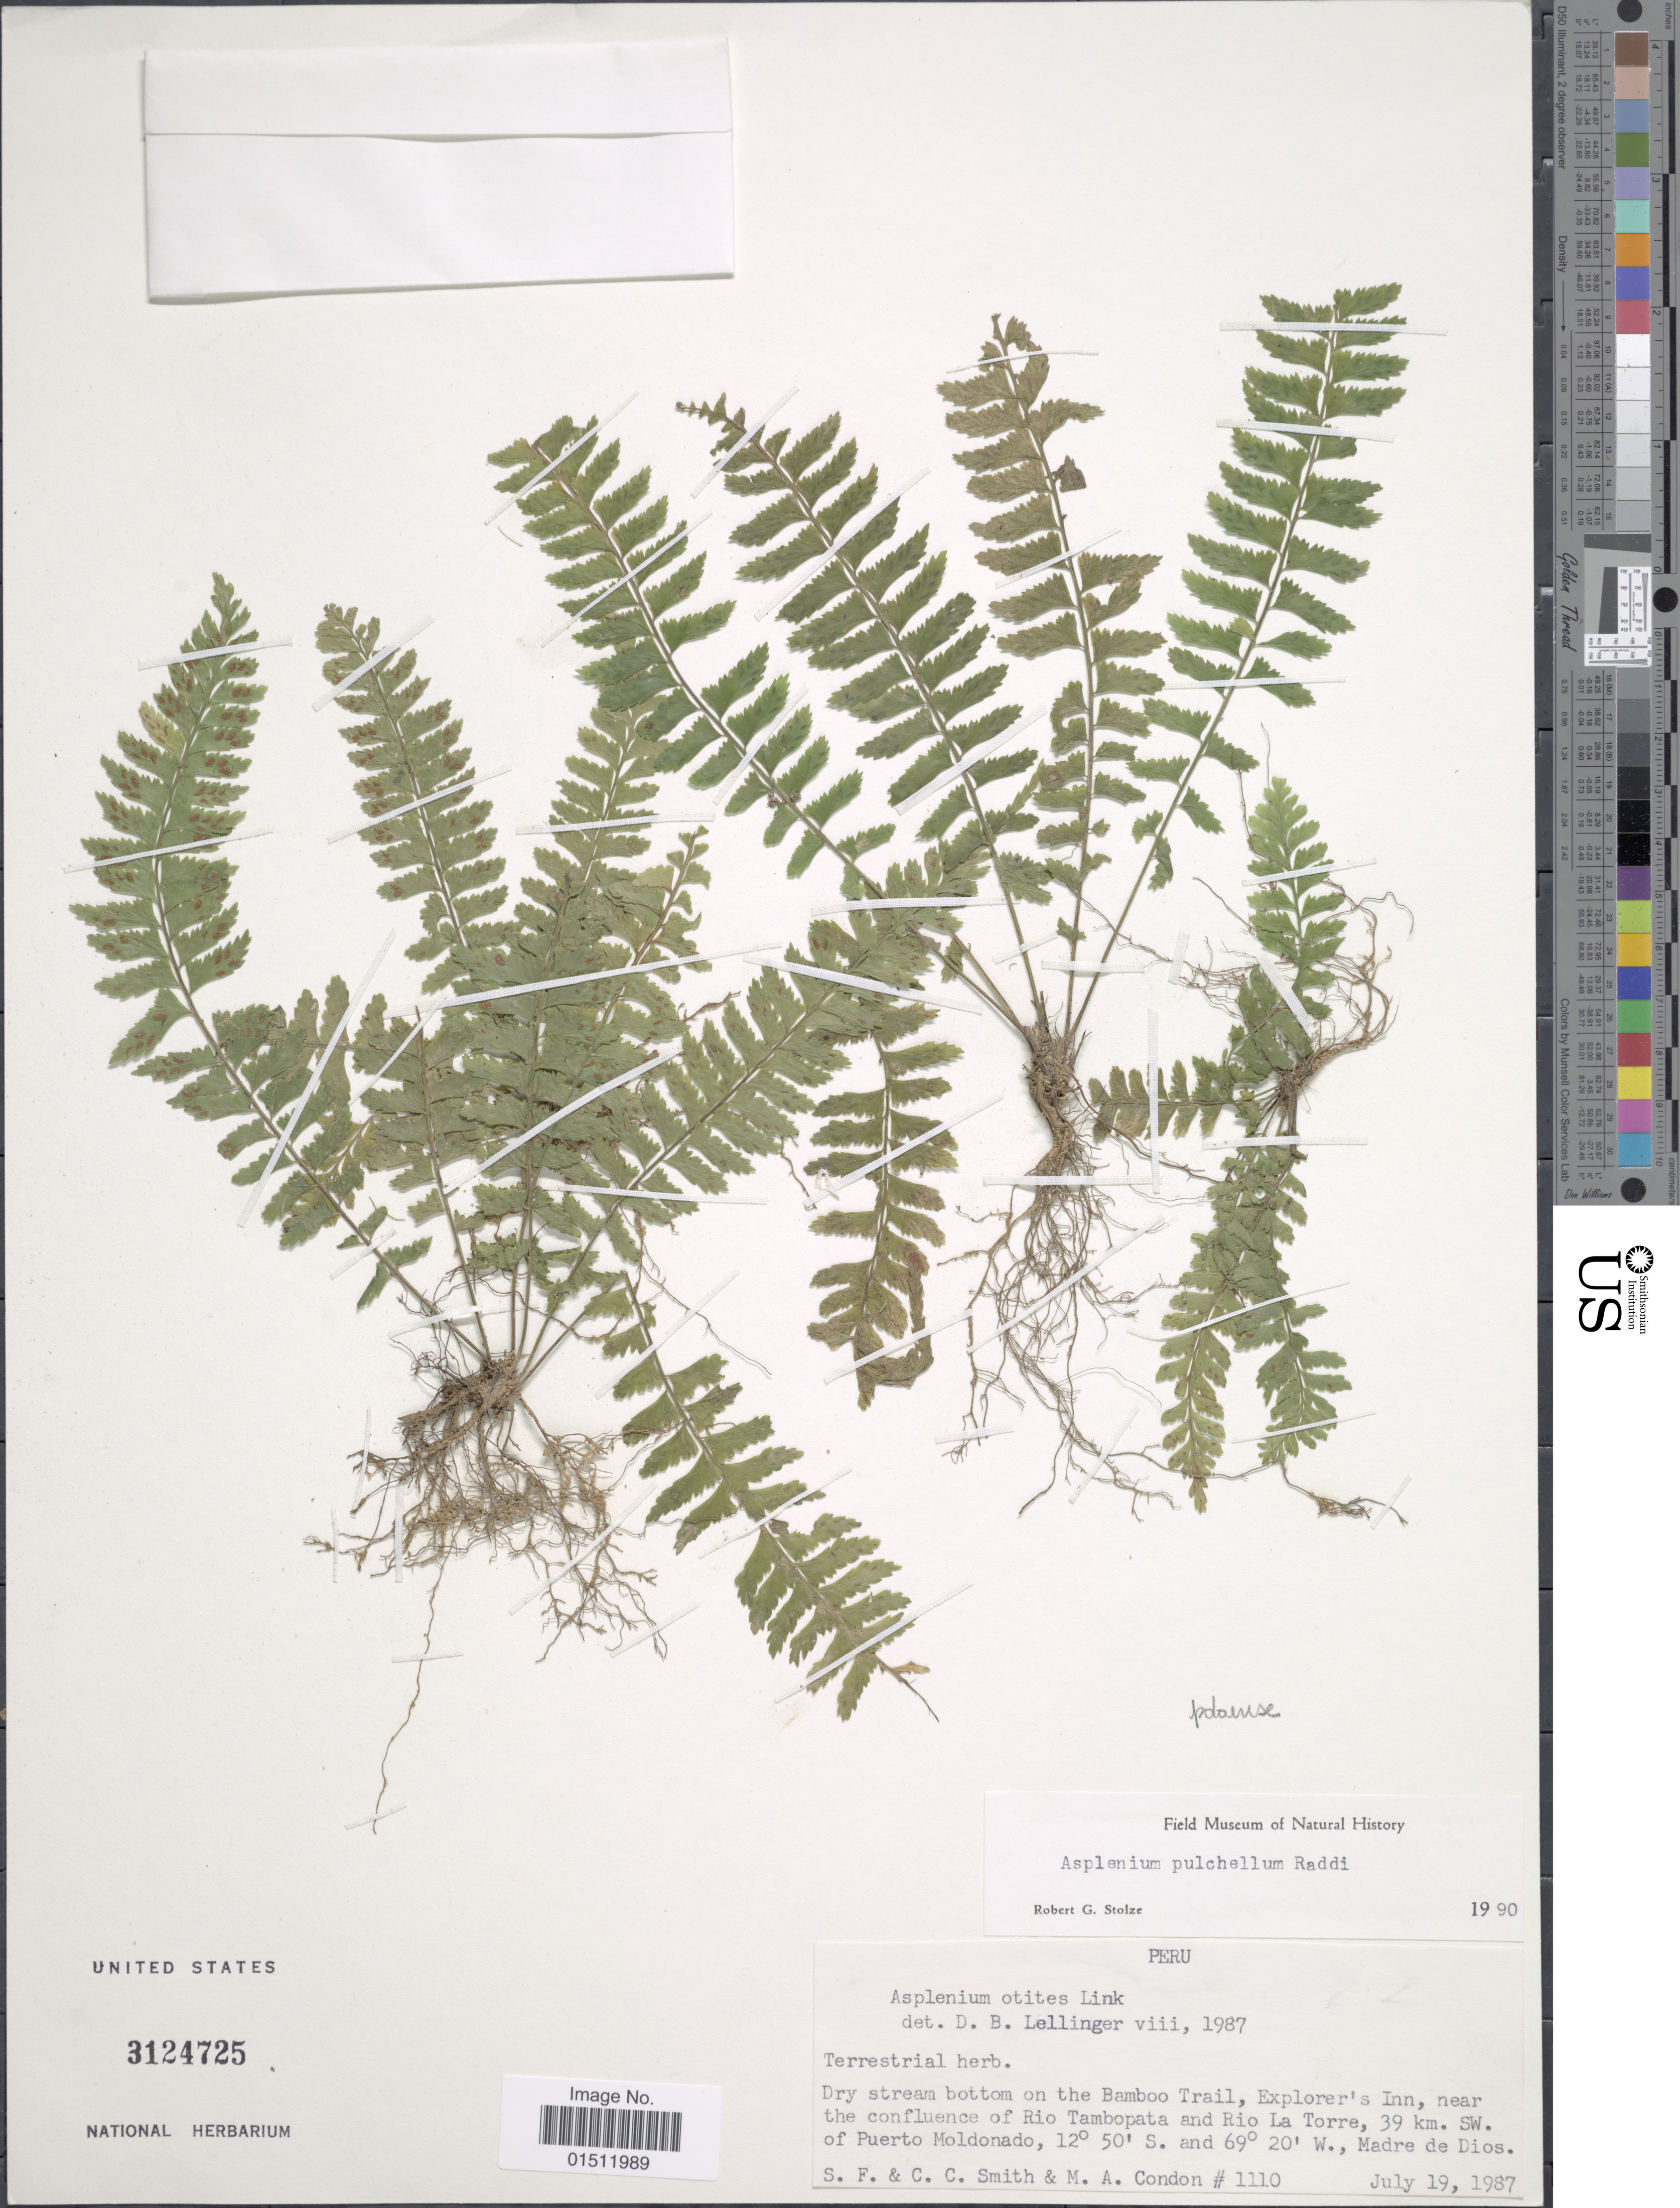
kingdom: Plantae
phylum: Tracheophyta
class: Polypodiopsida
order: Polypodiales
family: Aspleniaceae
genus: Asplenium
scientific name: Asplenium poloense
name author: Rosenst.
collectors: S.F. Smith, C. C. Smith & M. Condon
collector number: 1110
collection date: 1987-07-19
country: Peru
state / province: Madre de Dios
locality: Dry stream bottom on the Bamboo Trail, Explorer's Inn, near the confluence of Rio Tambopata and Rio La Torre, 39 km. SW. of Puerto Maldonado.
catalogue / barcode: US 3124725